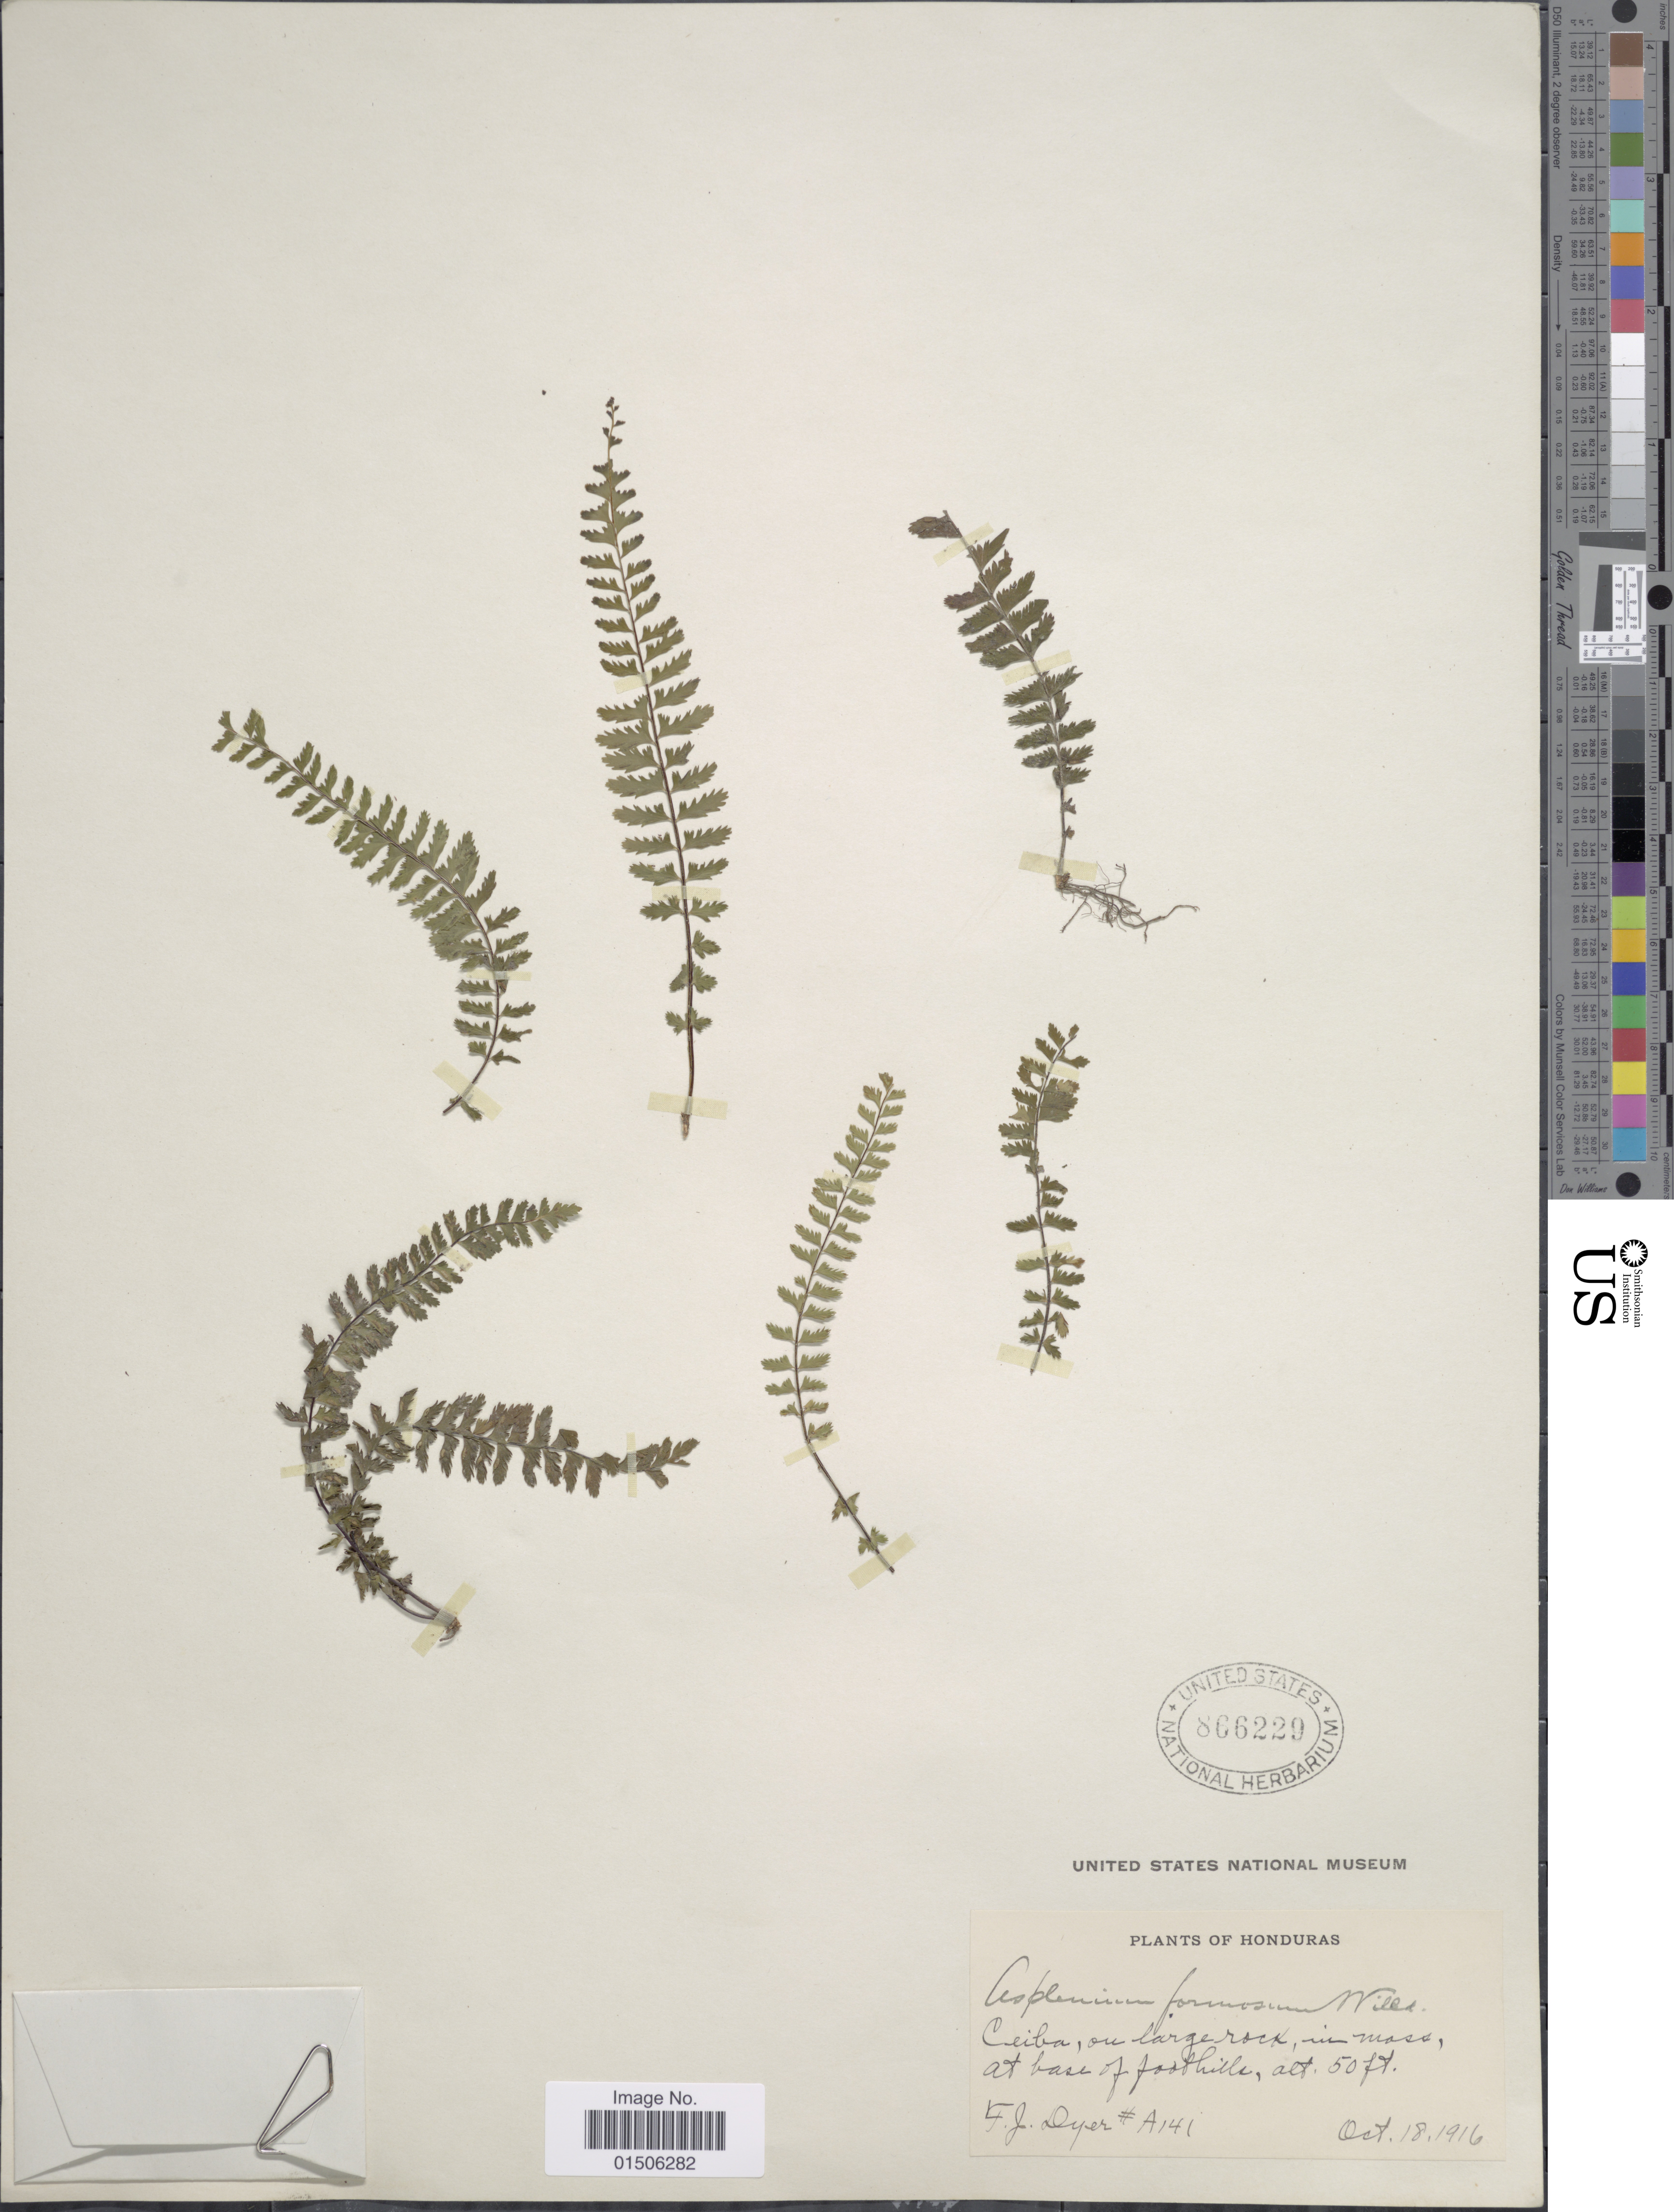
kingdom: Plantae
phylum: Tracheophyta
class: Polypodiopsida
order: Polypodiales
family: Aspleniaceae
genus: Asplenium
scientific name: Asplenium formosum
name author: Willd.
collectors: F. J. Dyer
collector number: A141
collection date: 1916-10-18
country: Honduras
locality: Ceiba, on large rock, in moss, at base of foothills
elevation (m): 15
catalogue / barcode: US 866229